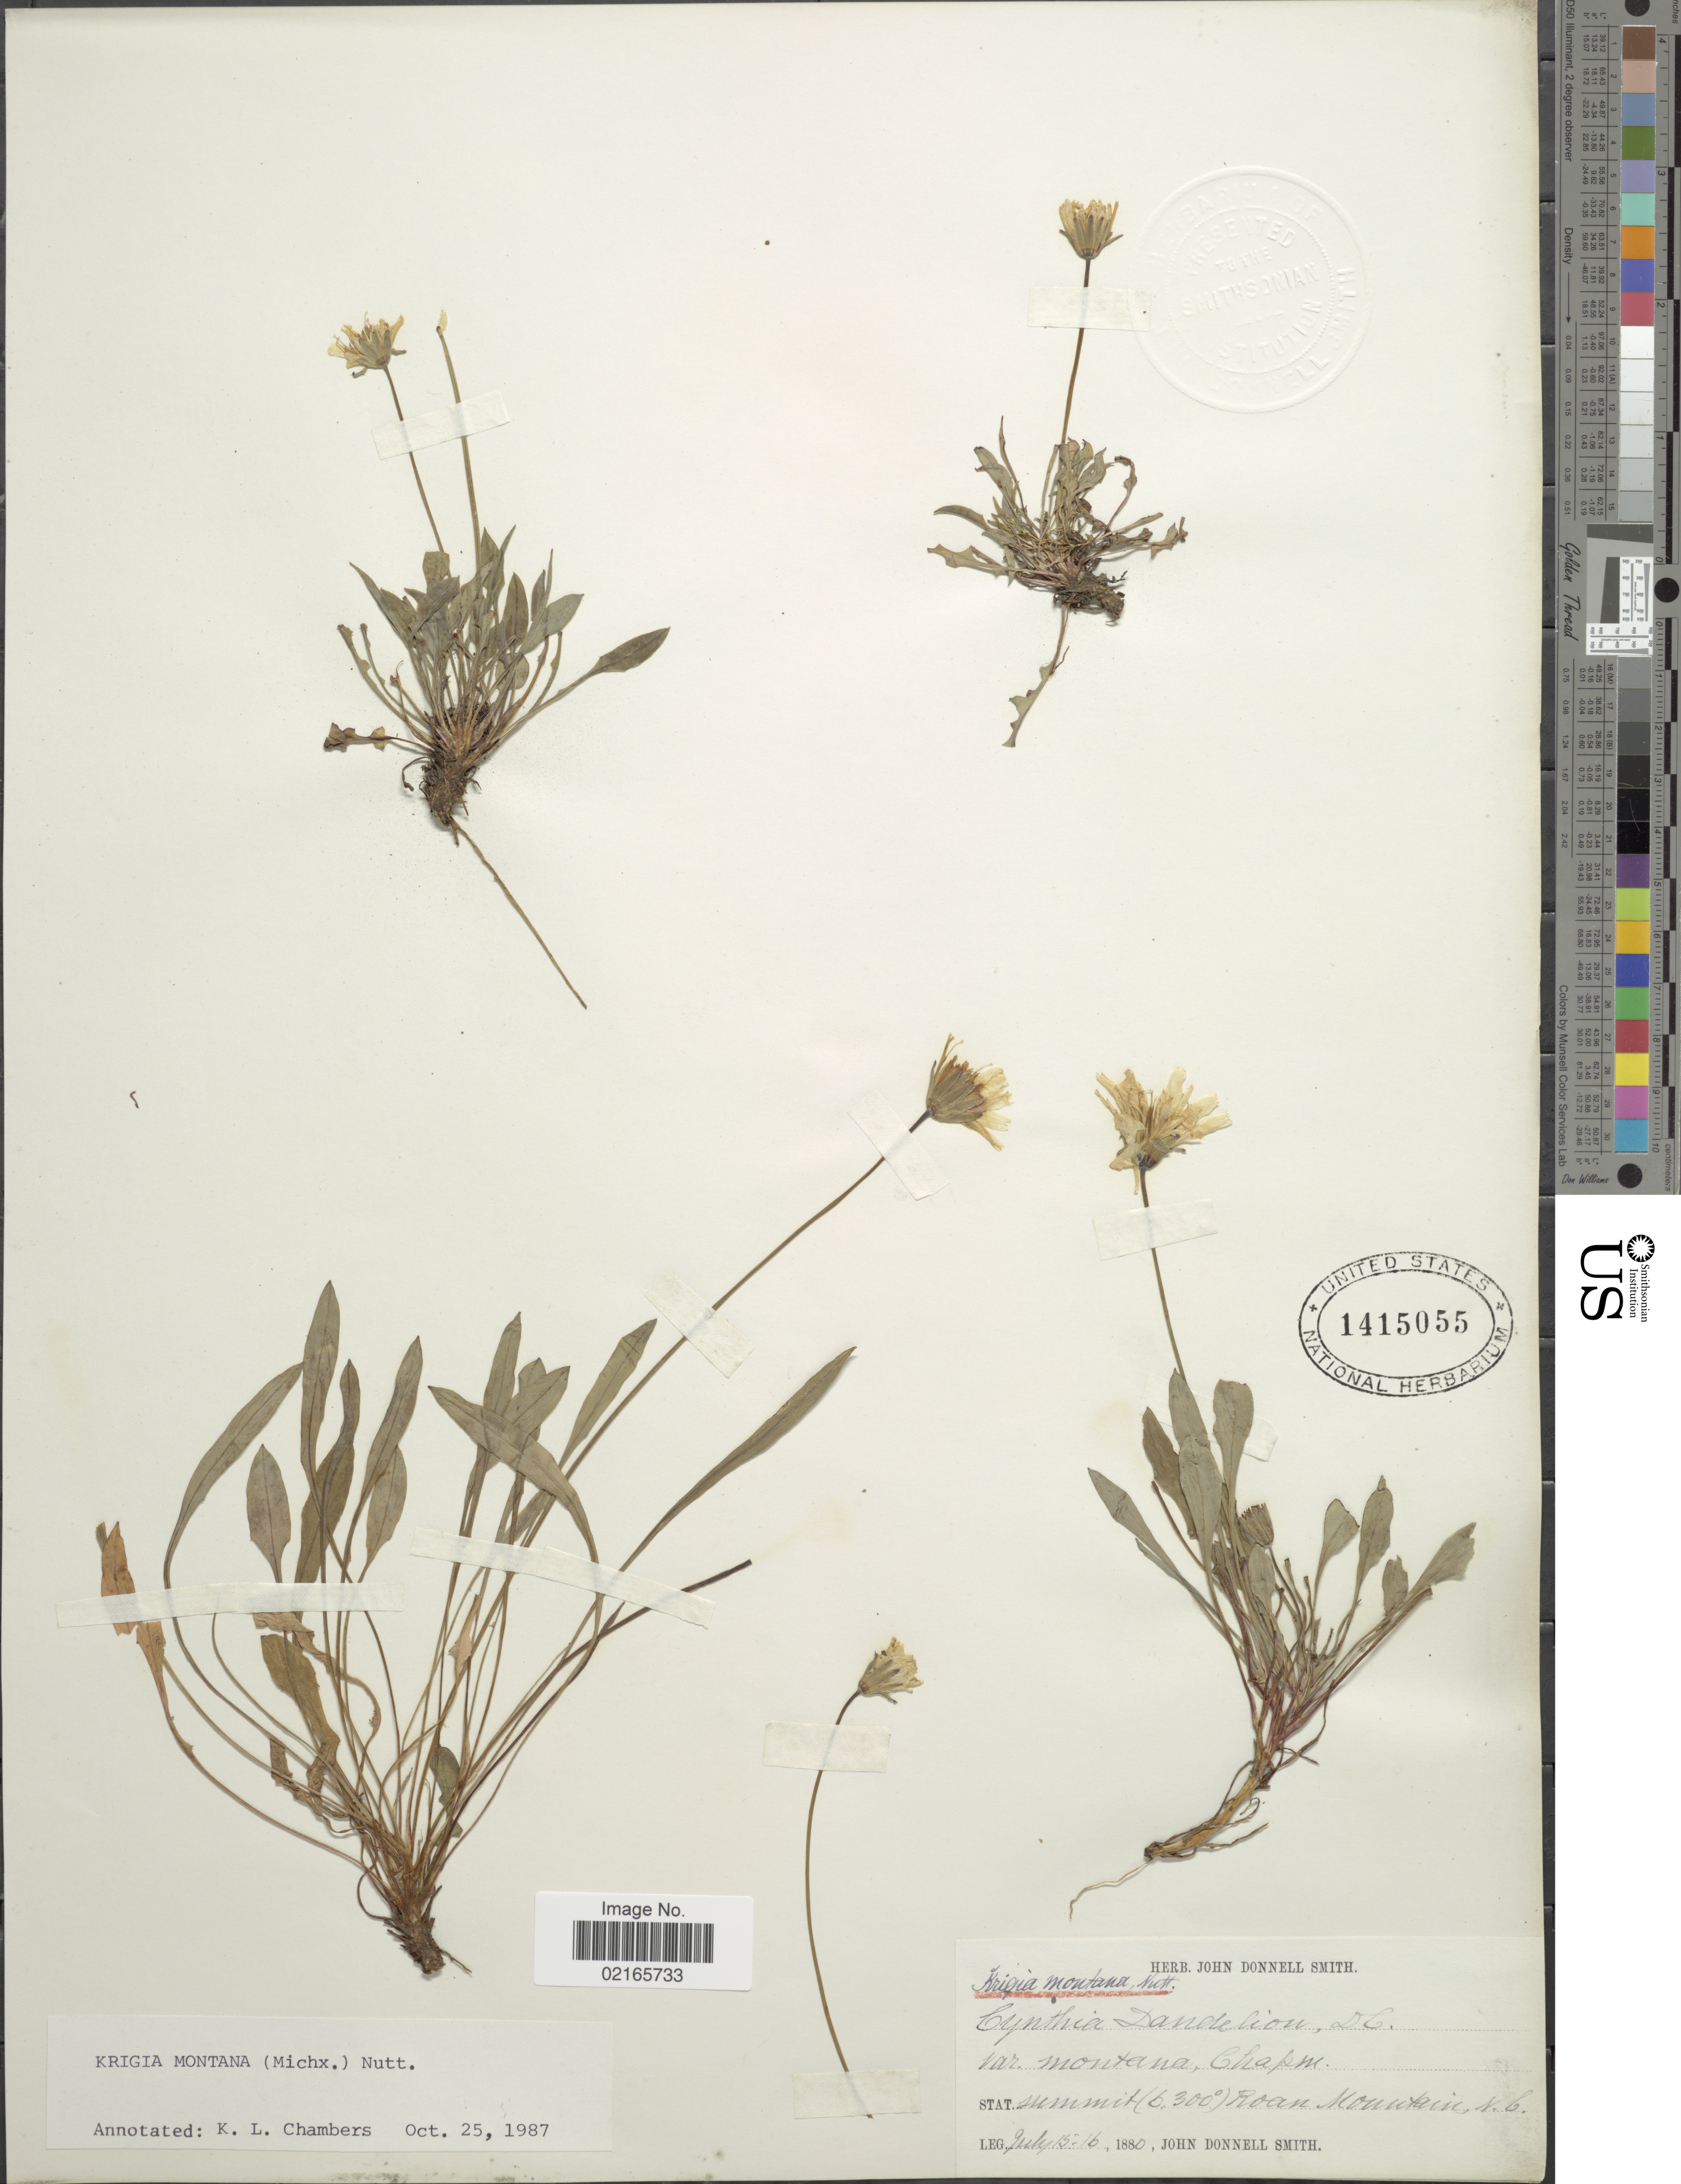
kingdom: Plantae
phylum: Tracheophyta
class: Magnoliopsida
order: Asterales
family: Asteraceae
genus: Krigia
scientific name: Krigia montana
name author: Nutt.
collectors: J. Donnell Smith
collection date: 1880-07-15/1880-07-16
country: United States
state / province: North Carolina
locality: Summit, Roan Mountain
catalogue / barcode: US 1415055